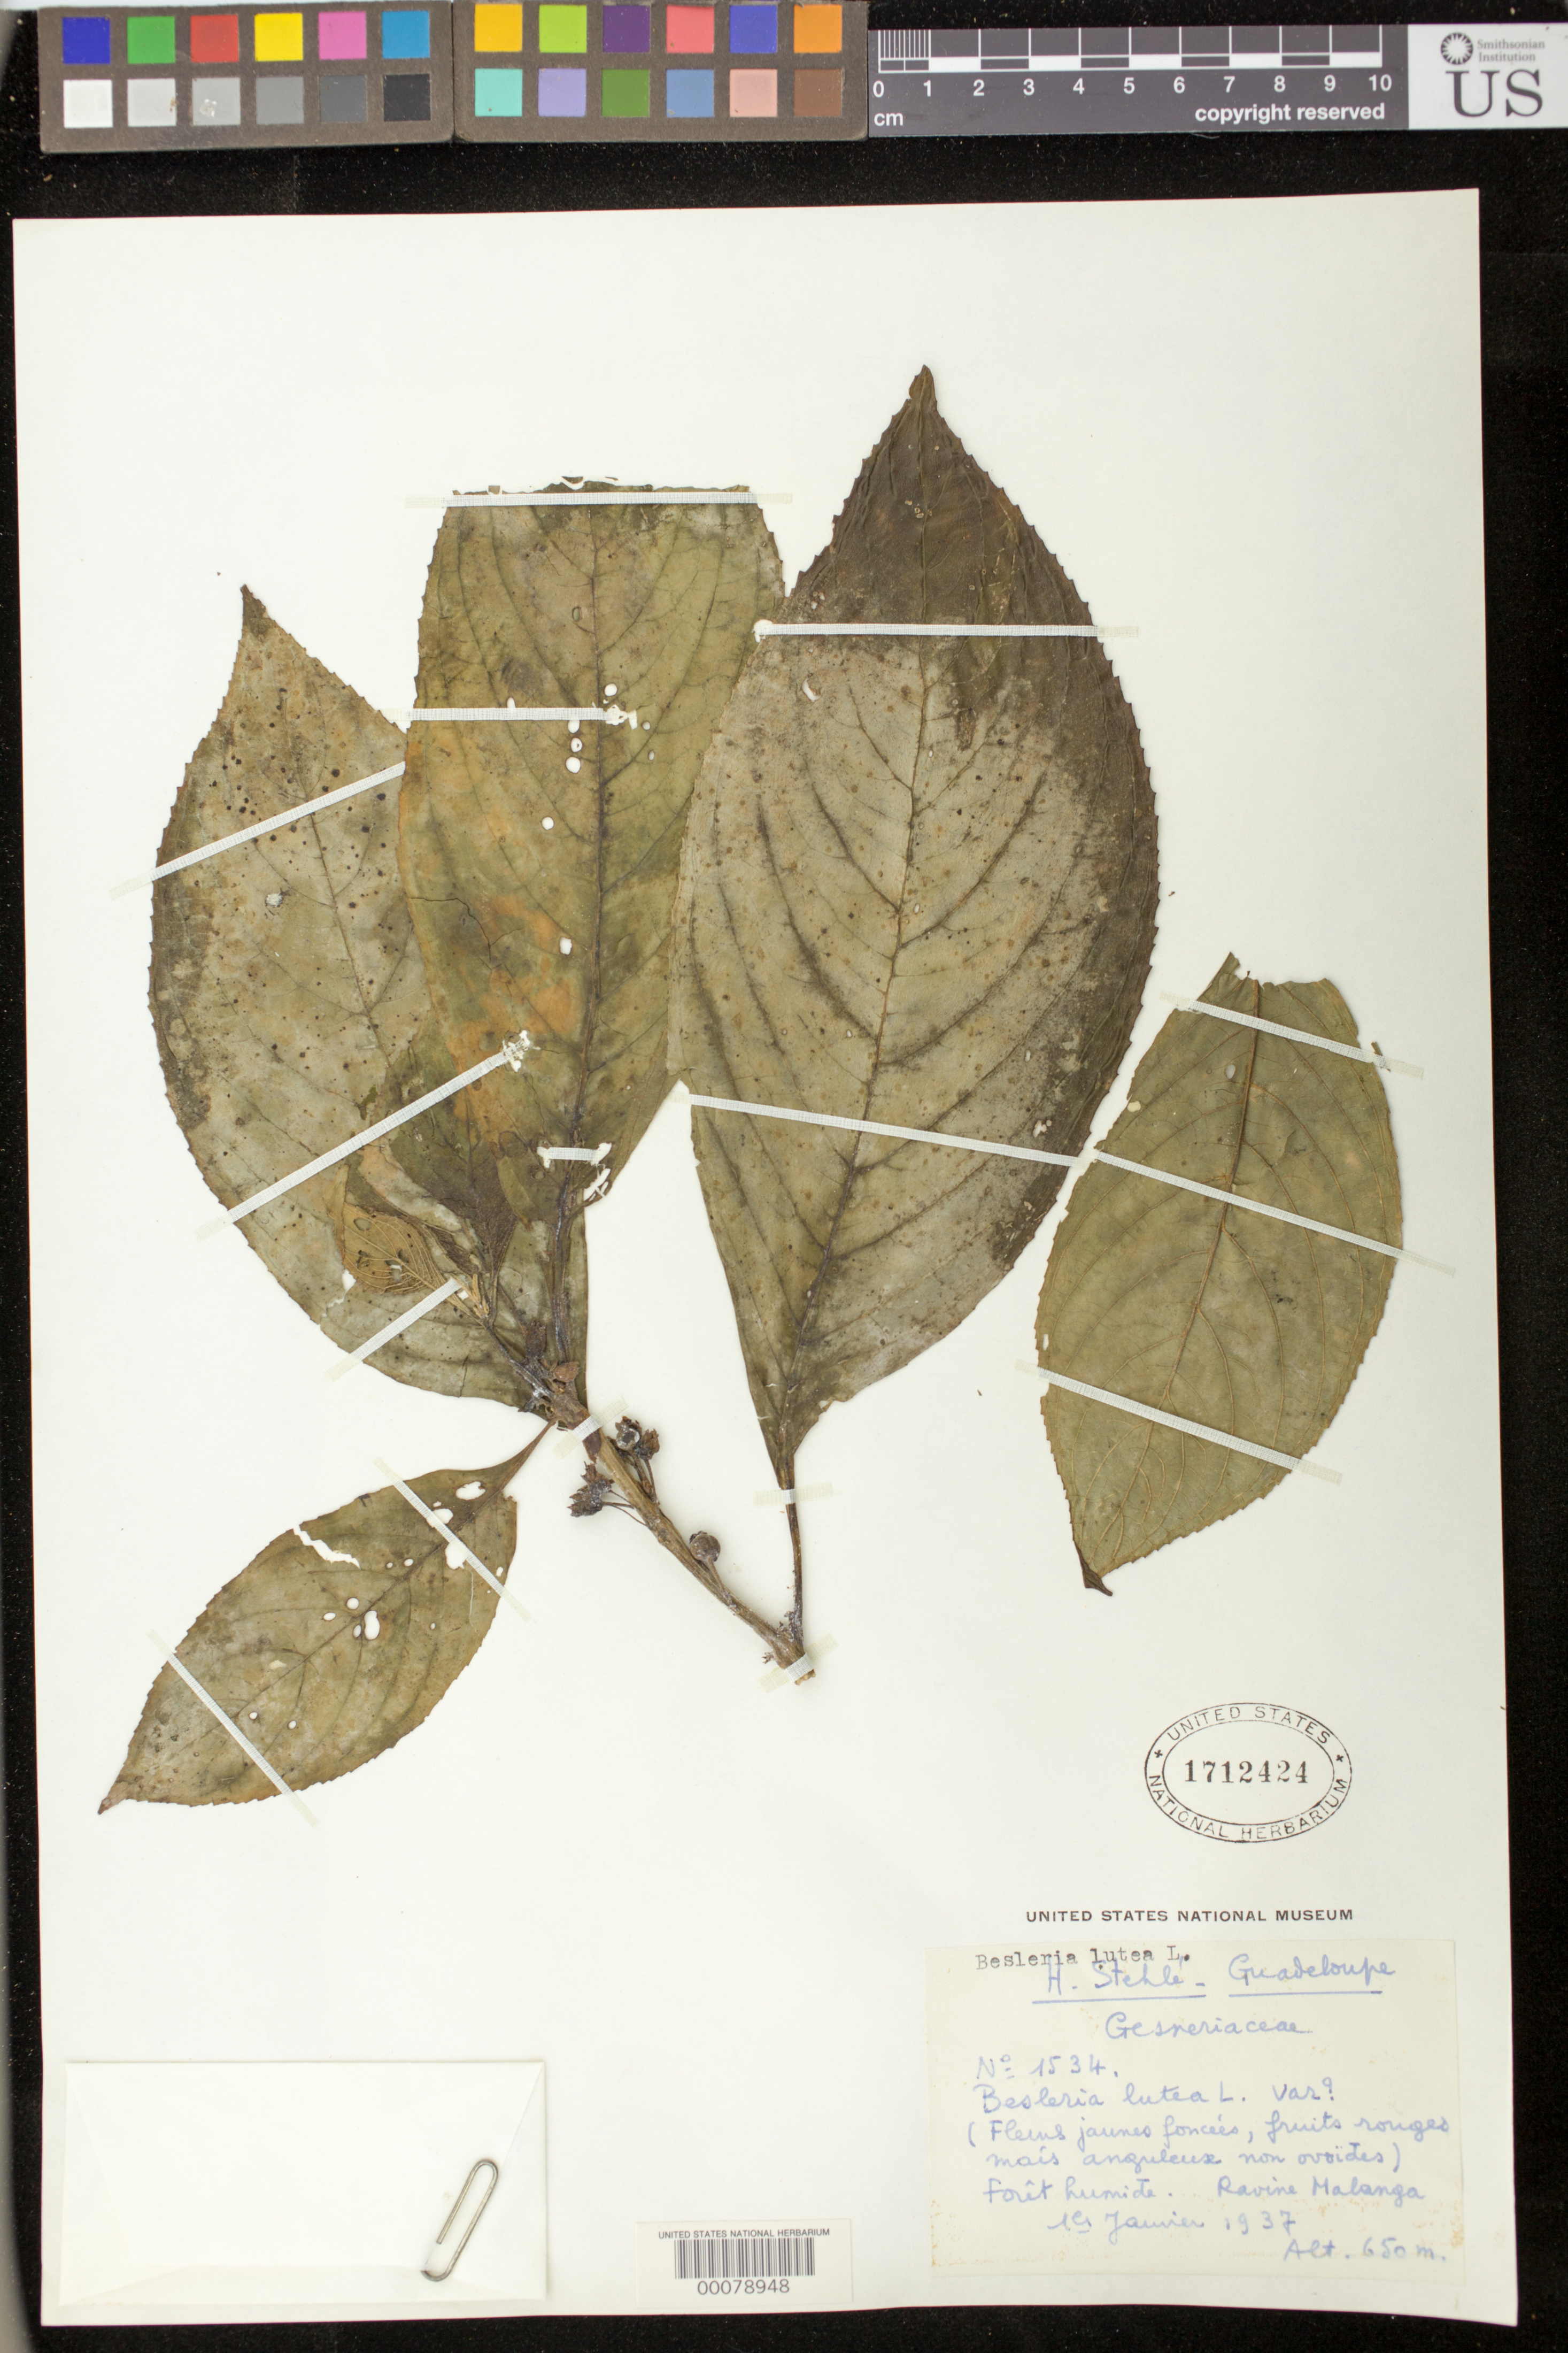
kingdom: Plantae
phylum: Tracheophyta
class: Magnoliopsida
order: Lamiales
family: Gesneriaceae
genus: Besleria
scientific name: Besleria lutea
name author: L.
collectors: H. Stehlé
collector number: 1534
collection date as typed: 01 Jan 1937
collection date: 1937-01-01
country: Guadeloupe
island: Basse Terre [Guadeloupe]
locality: Ravine Malanga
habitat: Humid forest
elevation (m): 650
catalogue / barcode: US 1712424